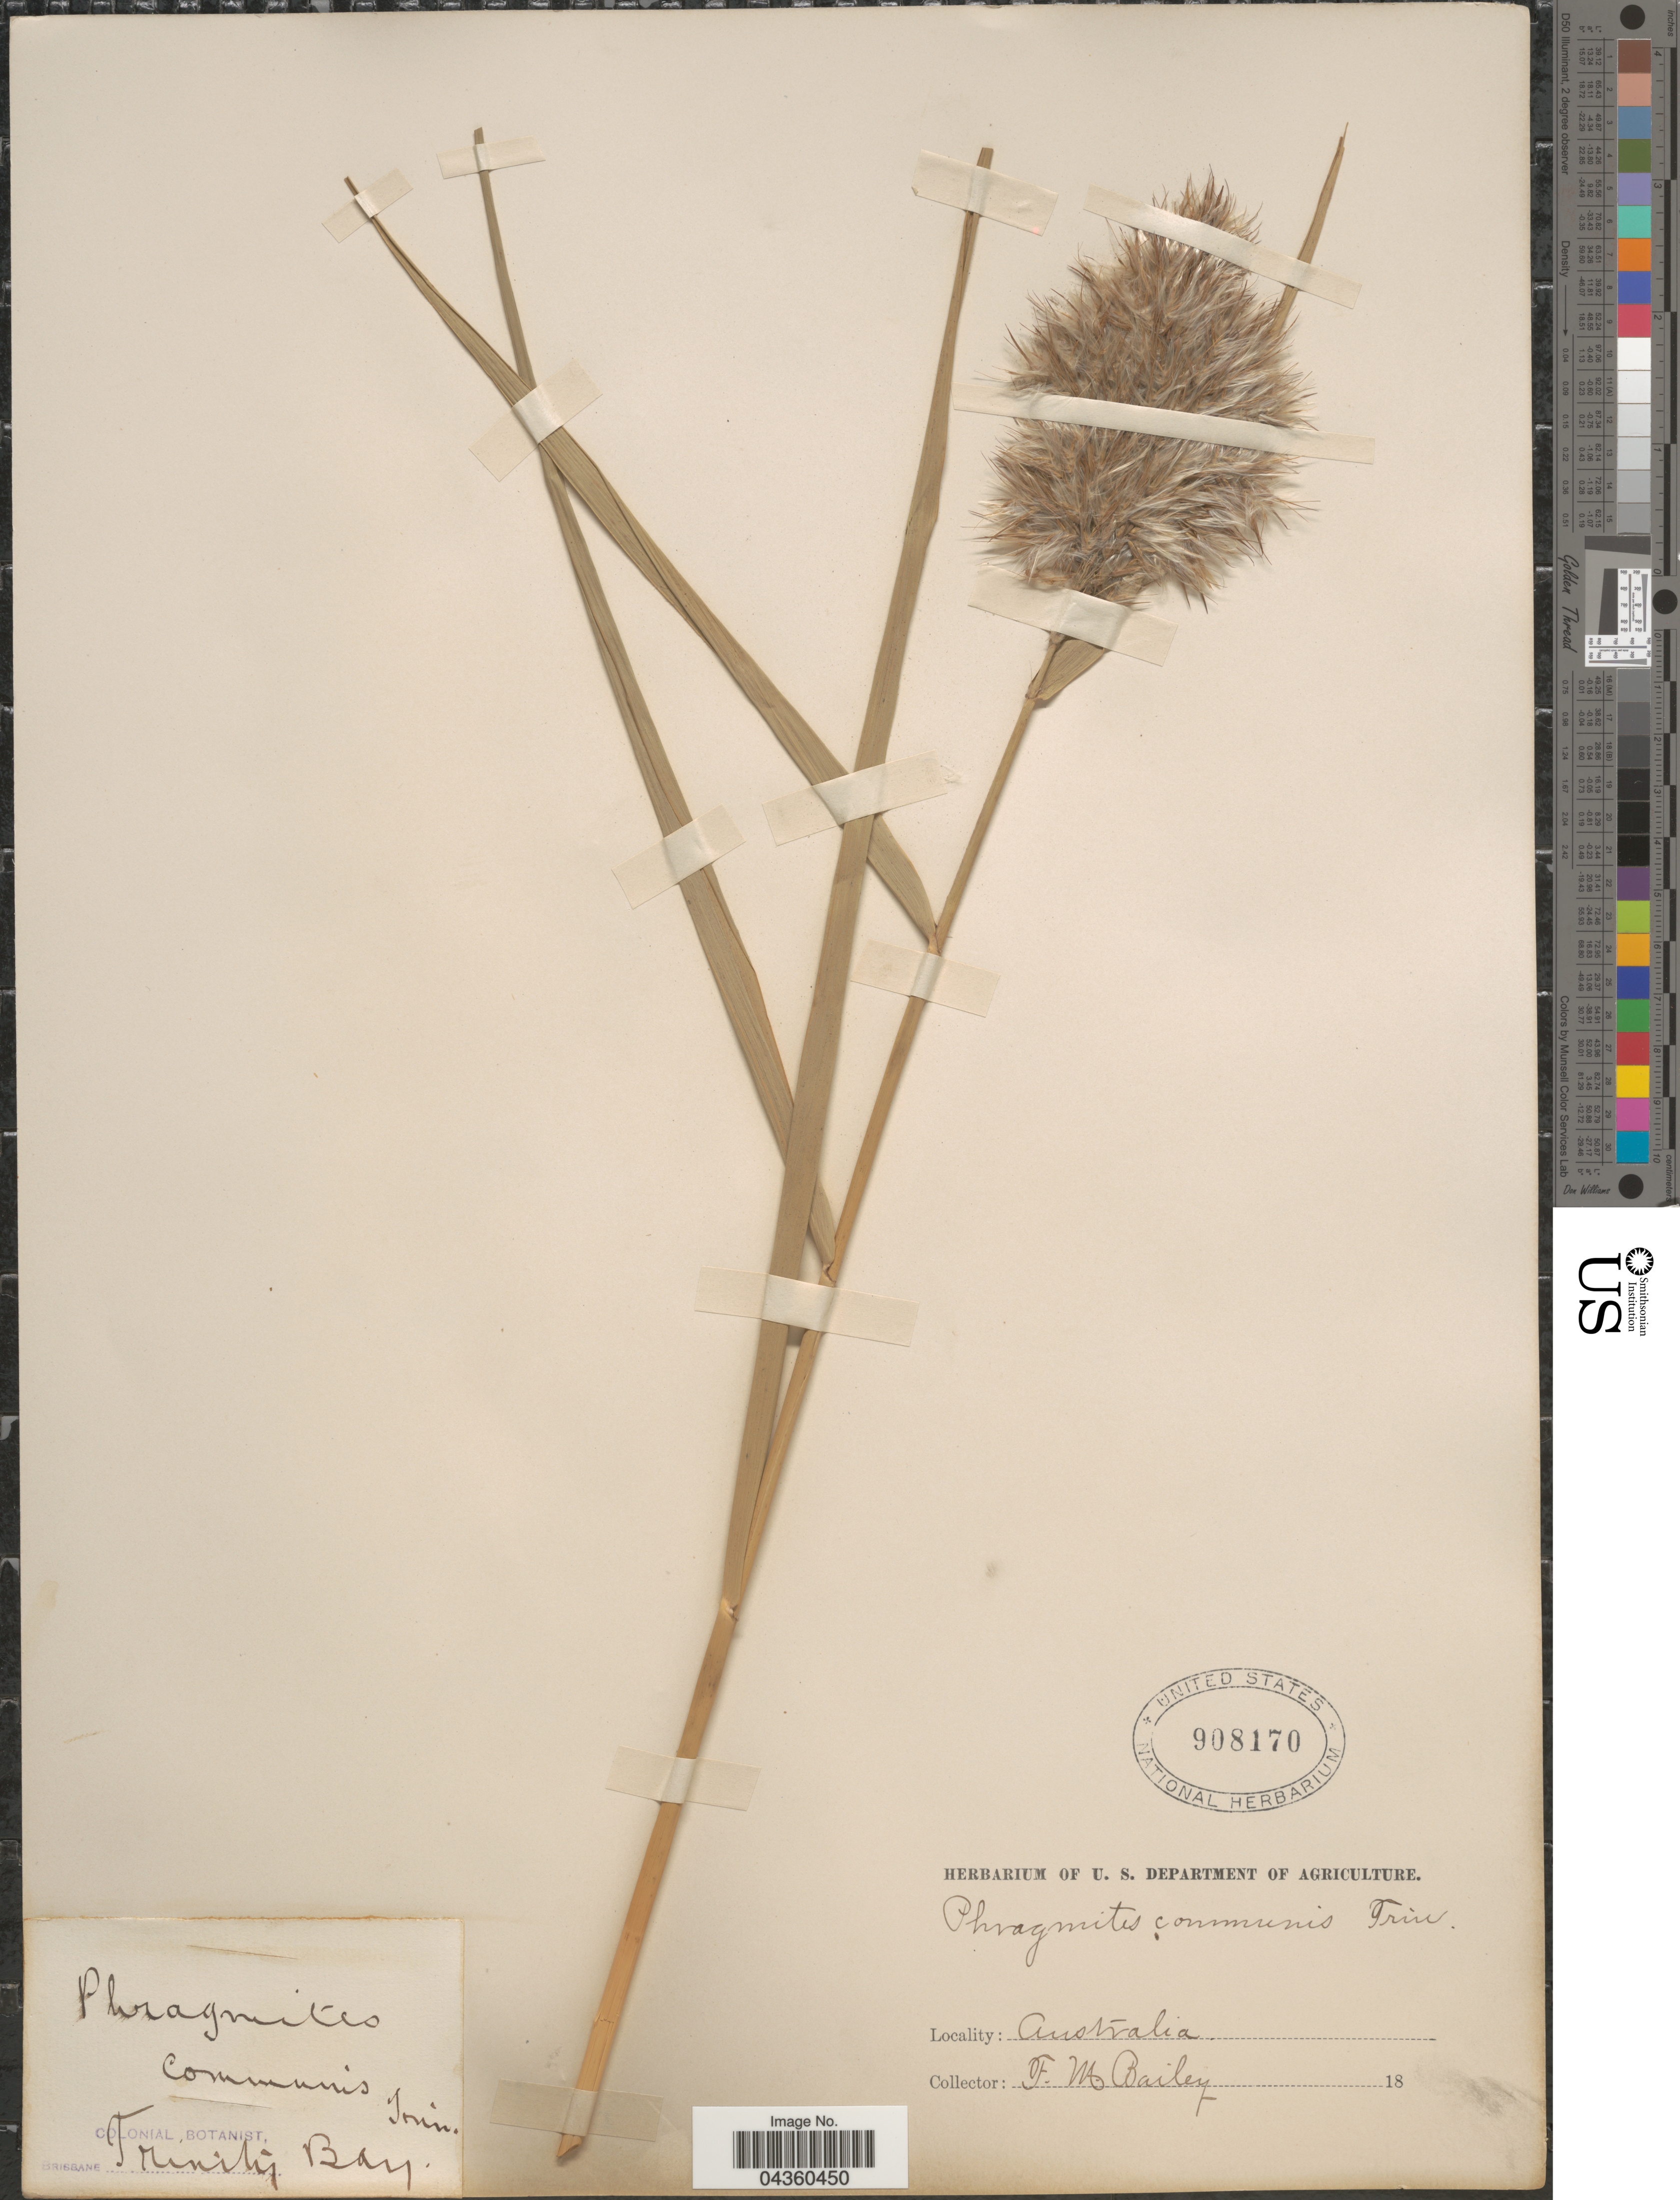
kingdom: Plantae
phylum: Tracheophyta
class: Liliopsida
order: Poales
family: Poaceae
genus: Phragmites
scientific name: Phragmites australis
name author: (Cav.) Trin. ex Steud.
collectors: F. M. Bailey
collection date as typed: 18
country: Australia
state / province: Queensland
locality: Trinity Bay.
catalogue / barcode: US 908170